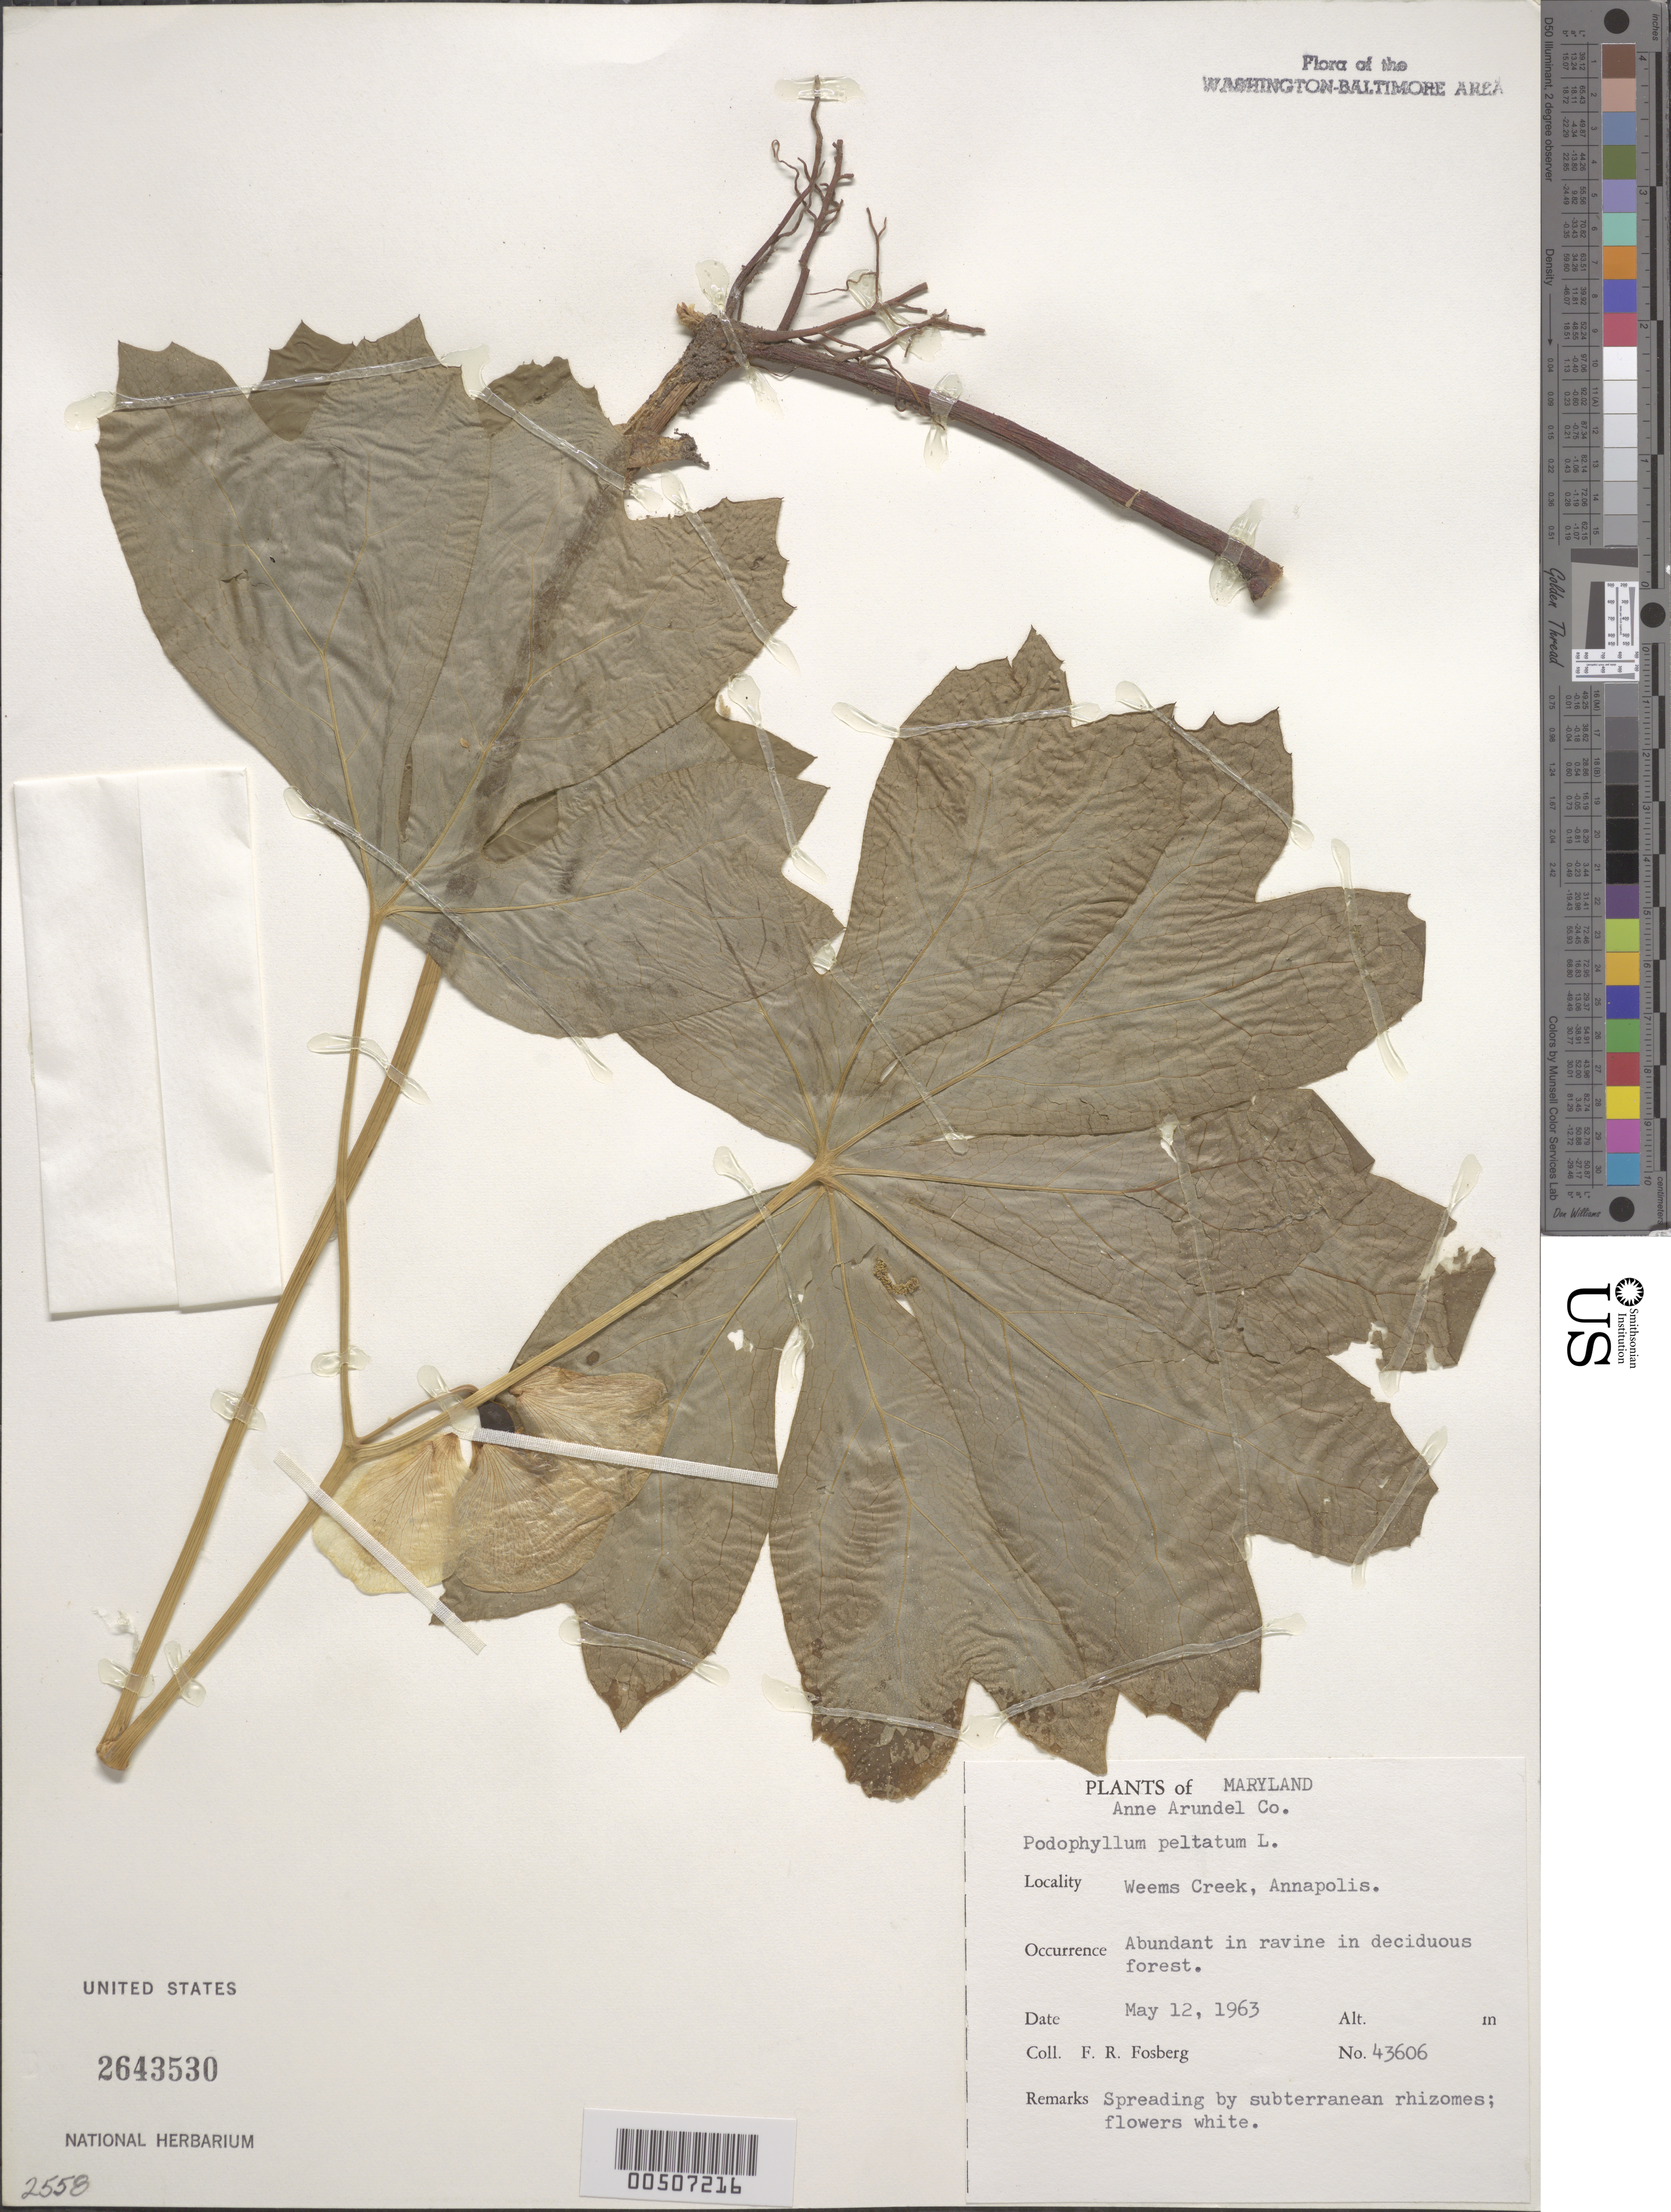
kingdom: Plantae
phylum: Tracheophyta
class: Magnoliopsida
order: Ranunculales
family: Berberidaceae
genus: Podophyllum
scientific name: Podophyllum peltatum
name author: L.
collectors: F. R. Fosberg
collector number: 43606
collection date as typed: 12 May 1963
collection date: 1963-05-12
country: United States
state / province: Maryland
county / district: Anne Arundel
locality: Weems Creek, Annapolis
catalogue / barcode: US 2643530